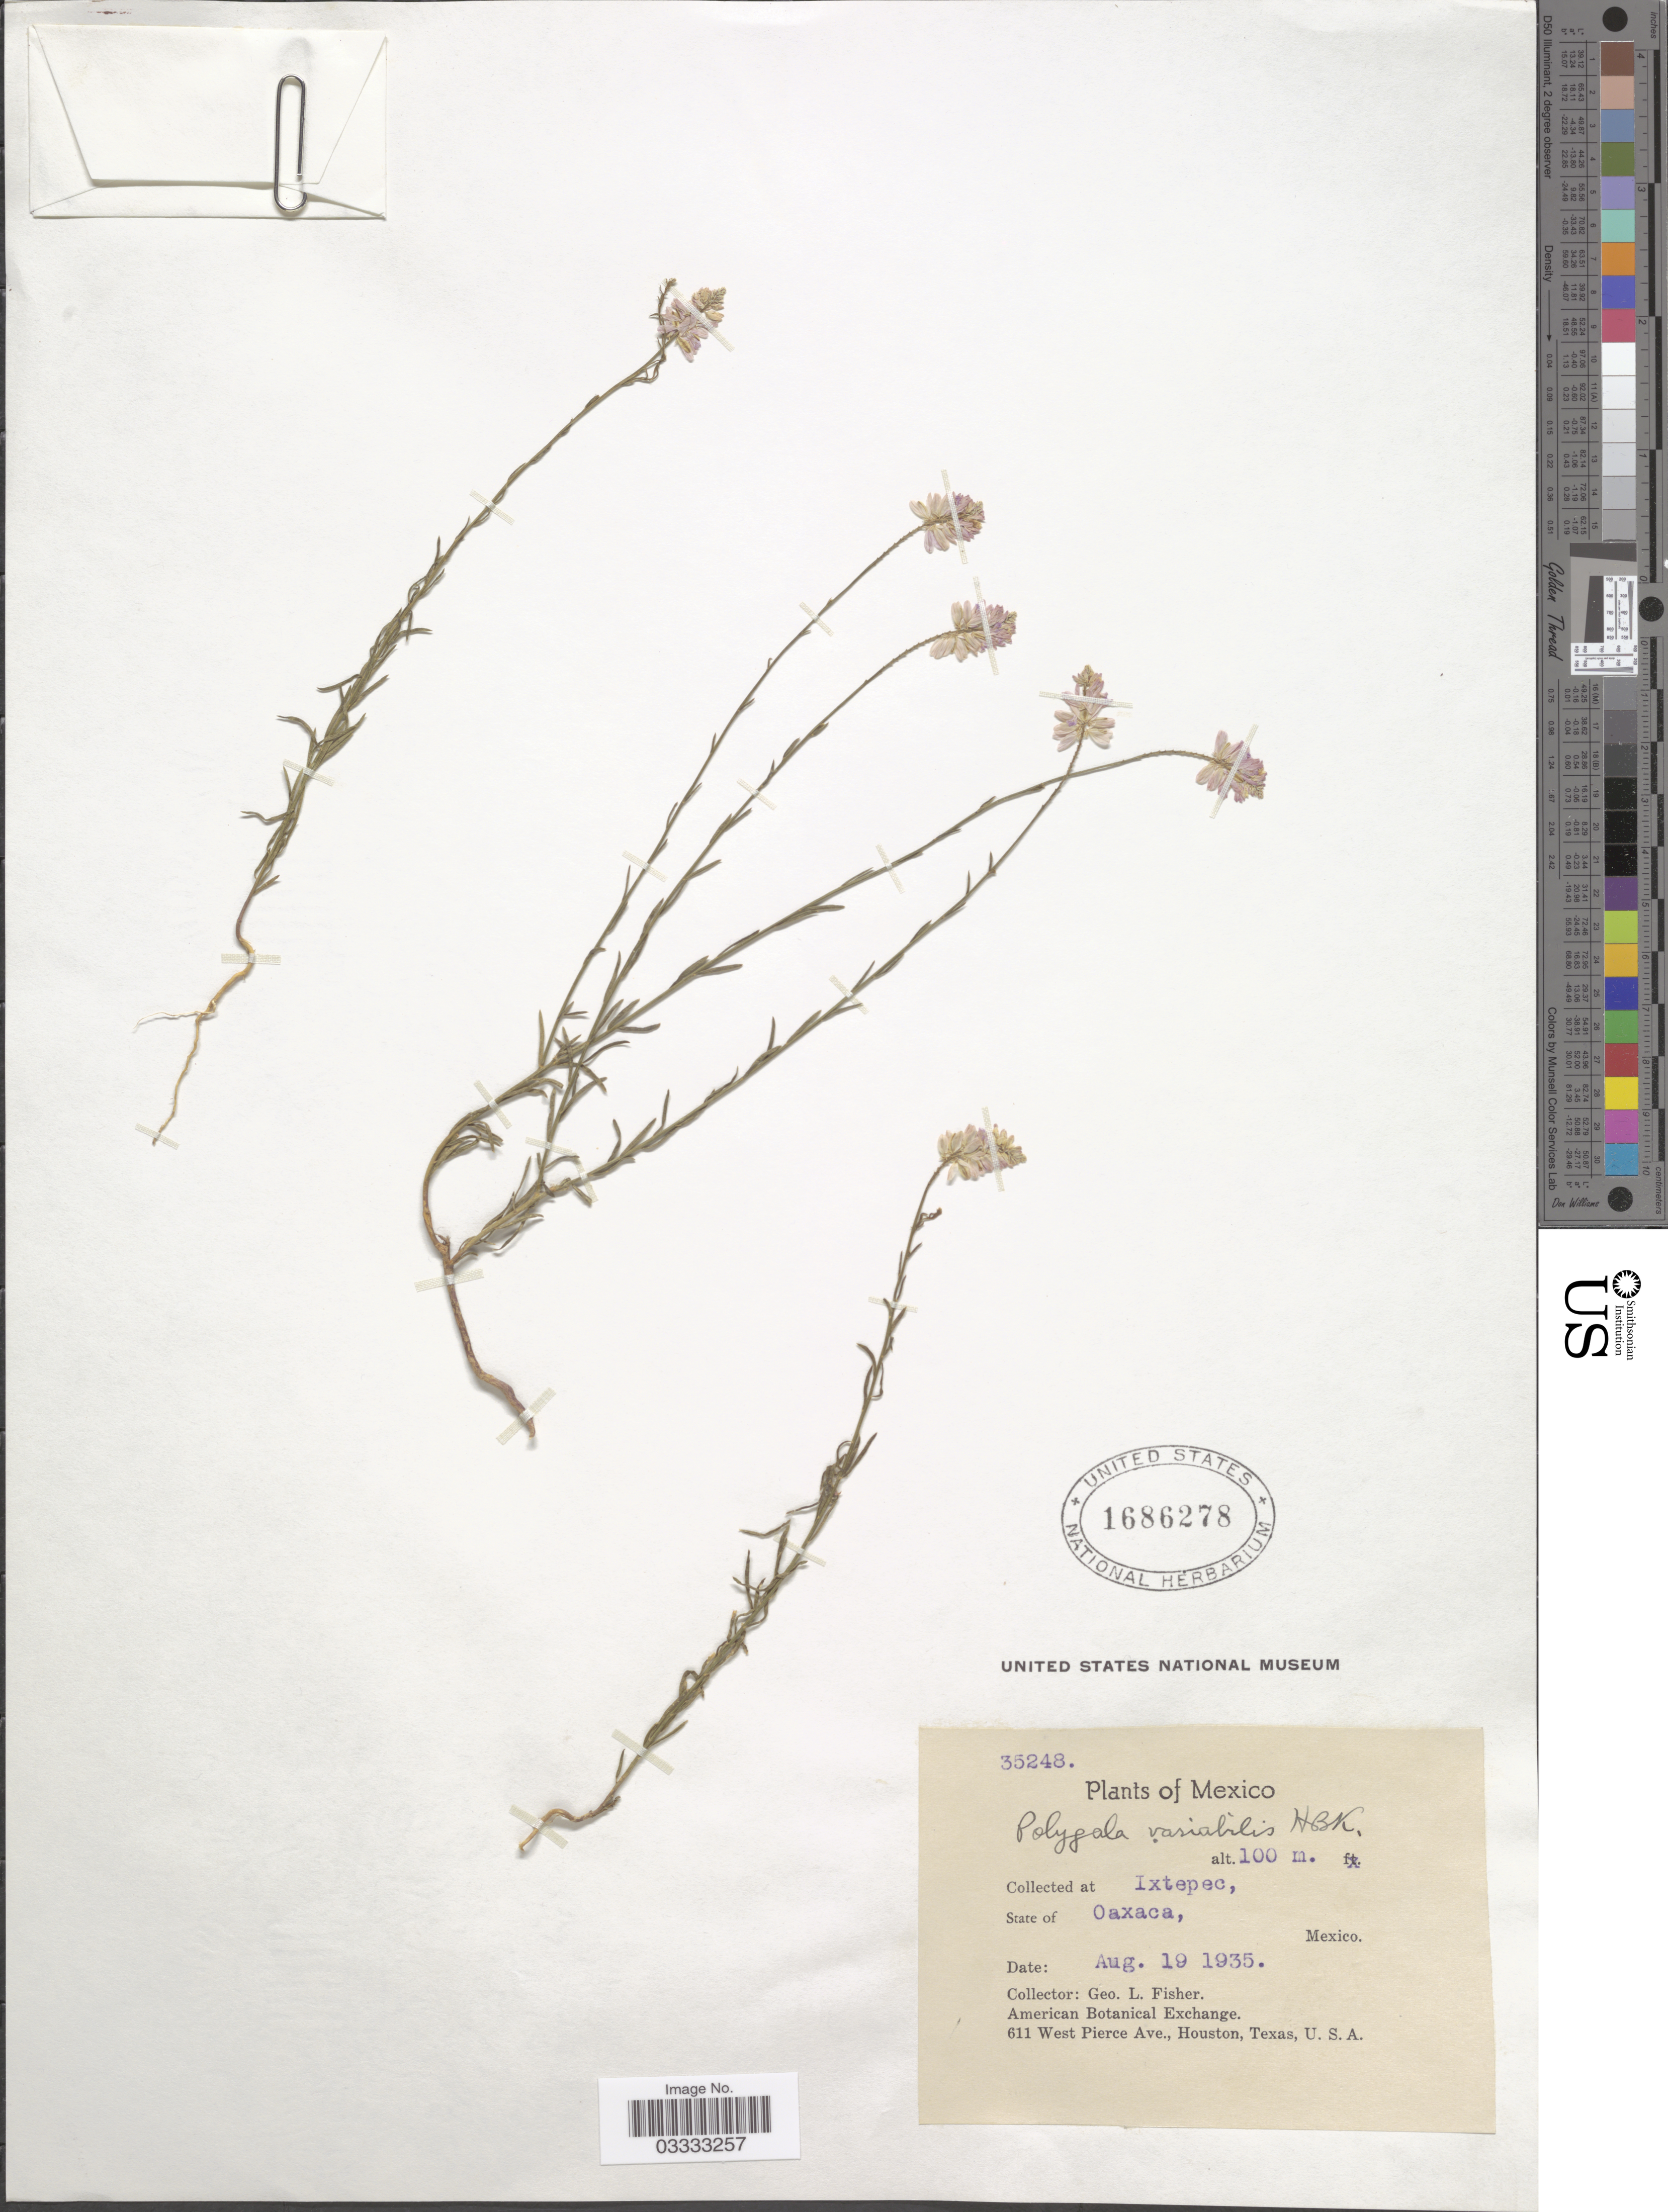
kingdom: Plantae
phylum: Tracheophyta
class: Magnoliopsida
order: Fabales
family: Polygalaceae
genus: Polygala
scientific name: Polygala variabilis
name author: Kunth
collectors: G. L. Fisher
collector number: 35248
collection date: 1935-08-19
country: Mexico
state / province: Oaxaca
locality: Ixtepec.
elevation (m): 100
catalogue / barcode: US 1686278